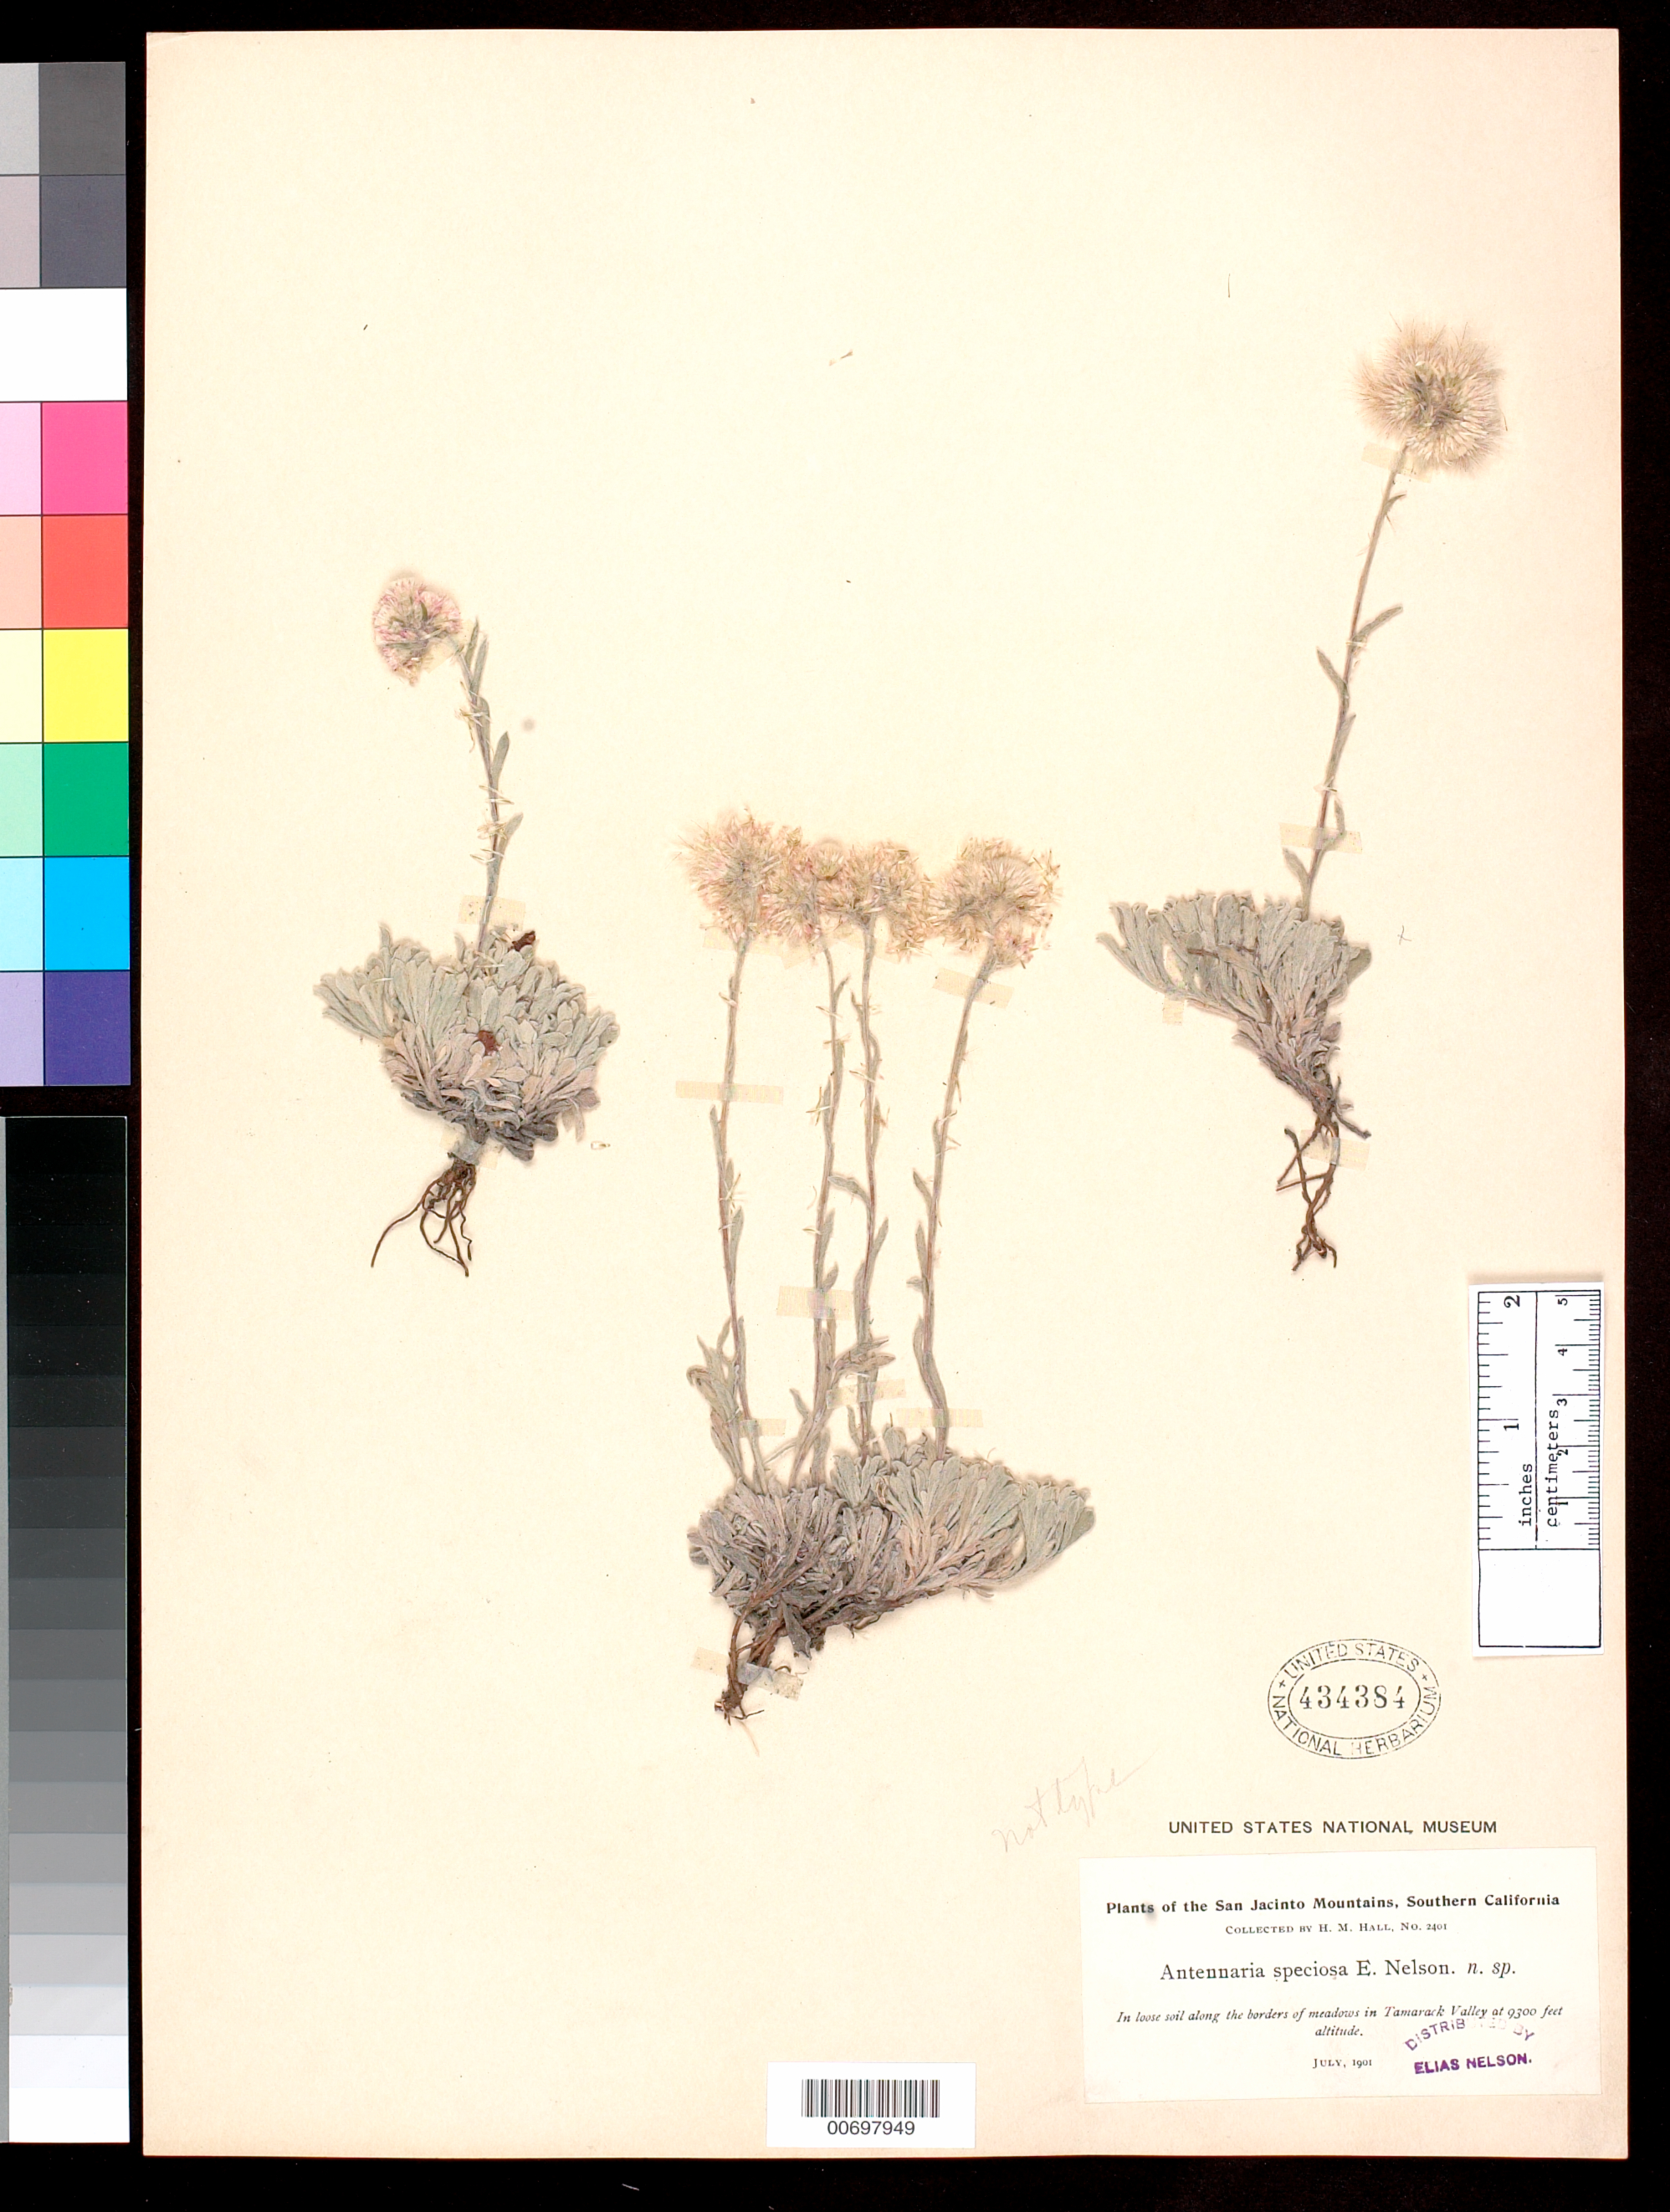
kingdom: Plantae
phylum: Tracheophyta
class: Magnoliopsida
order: Asterales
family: Asteraceae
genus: Antennaria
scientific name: Antennaria speciosa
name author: E.E. Nelson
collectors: H. M. Hall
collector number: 2401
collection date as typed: Jul 1901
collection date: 1901-07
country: United States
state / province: California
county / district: Riverside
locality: San Jacinto Mts. In loose soil along the borders of meadows in Tamarack Valley.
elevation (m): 2835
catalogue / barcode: US 434384